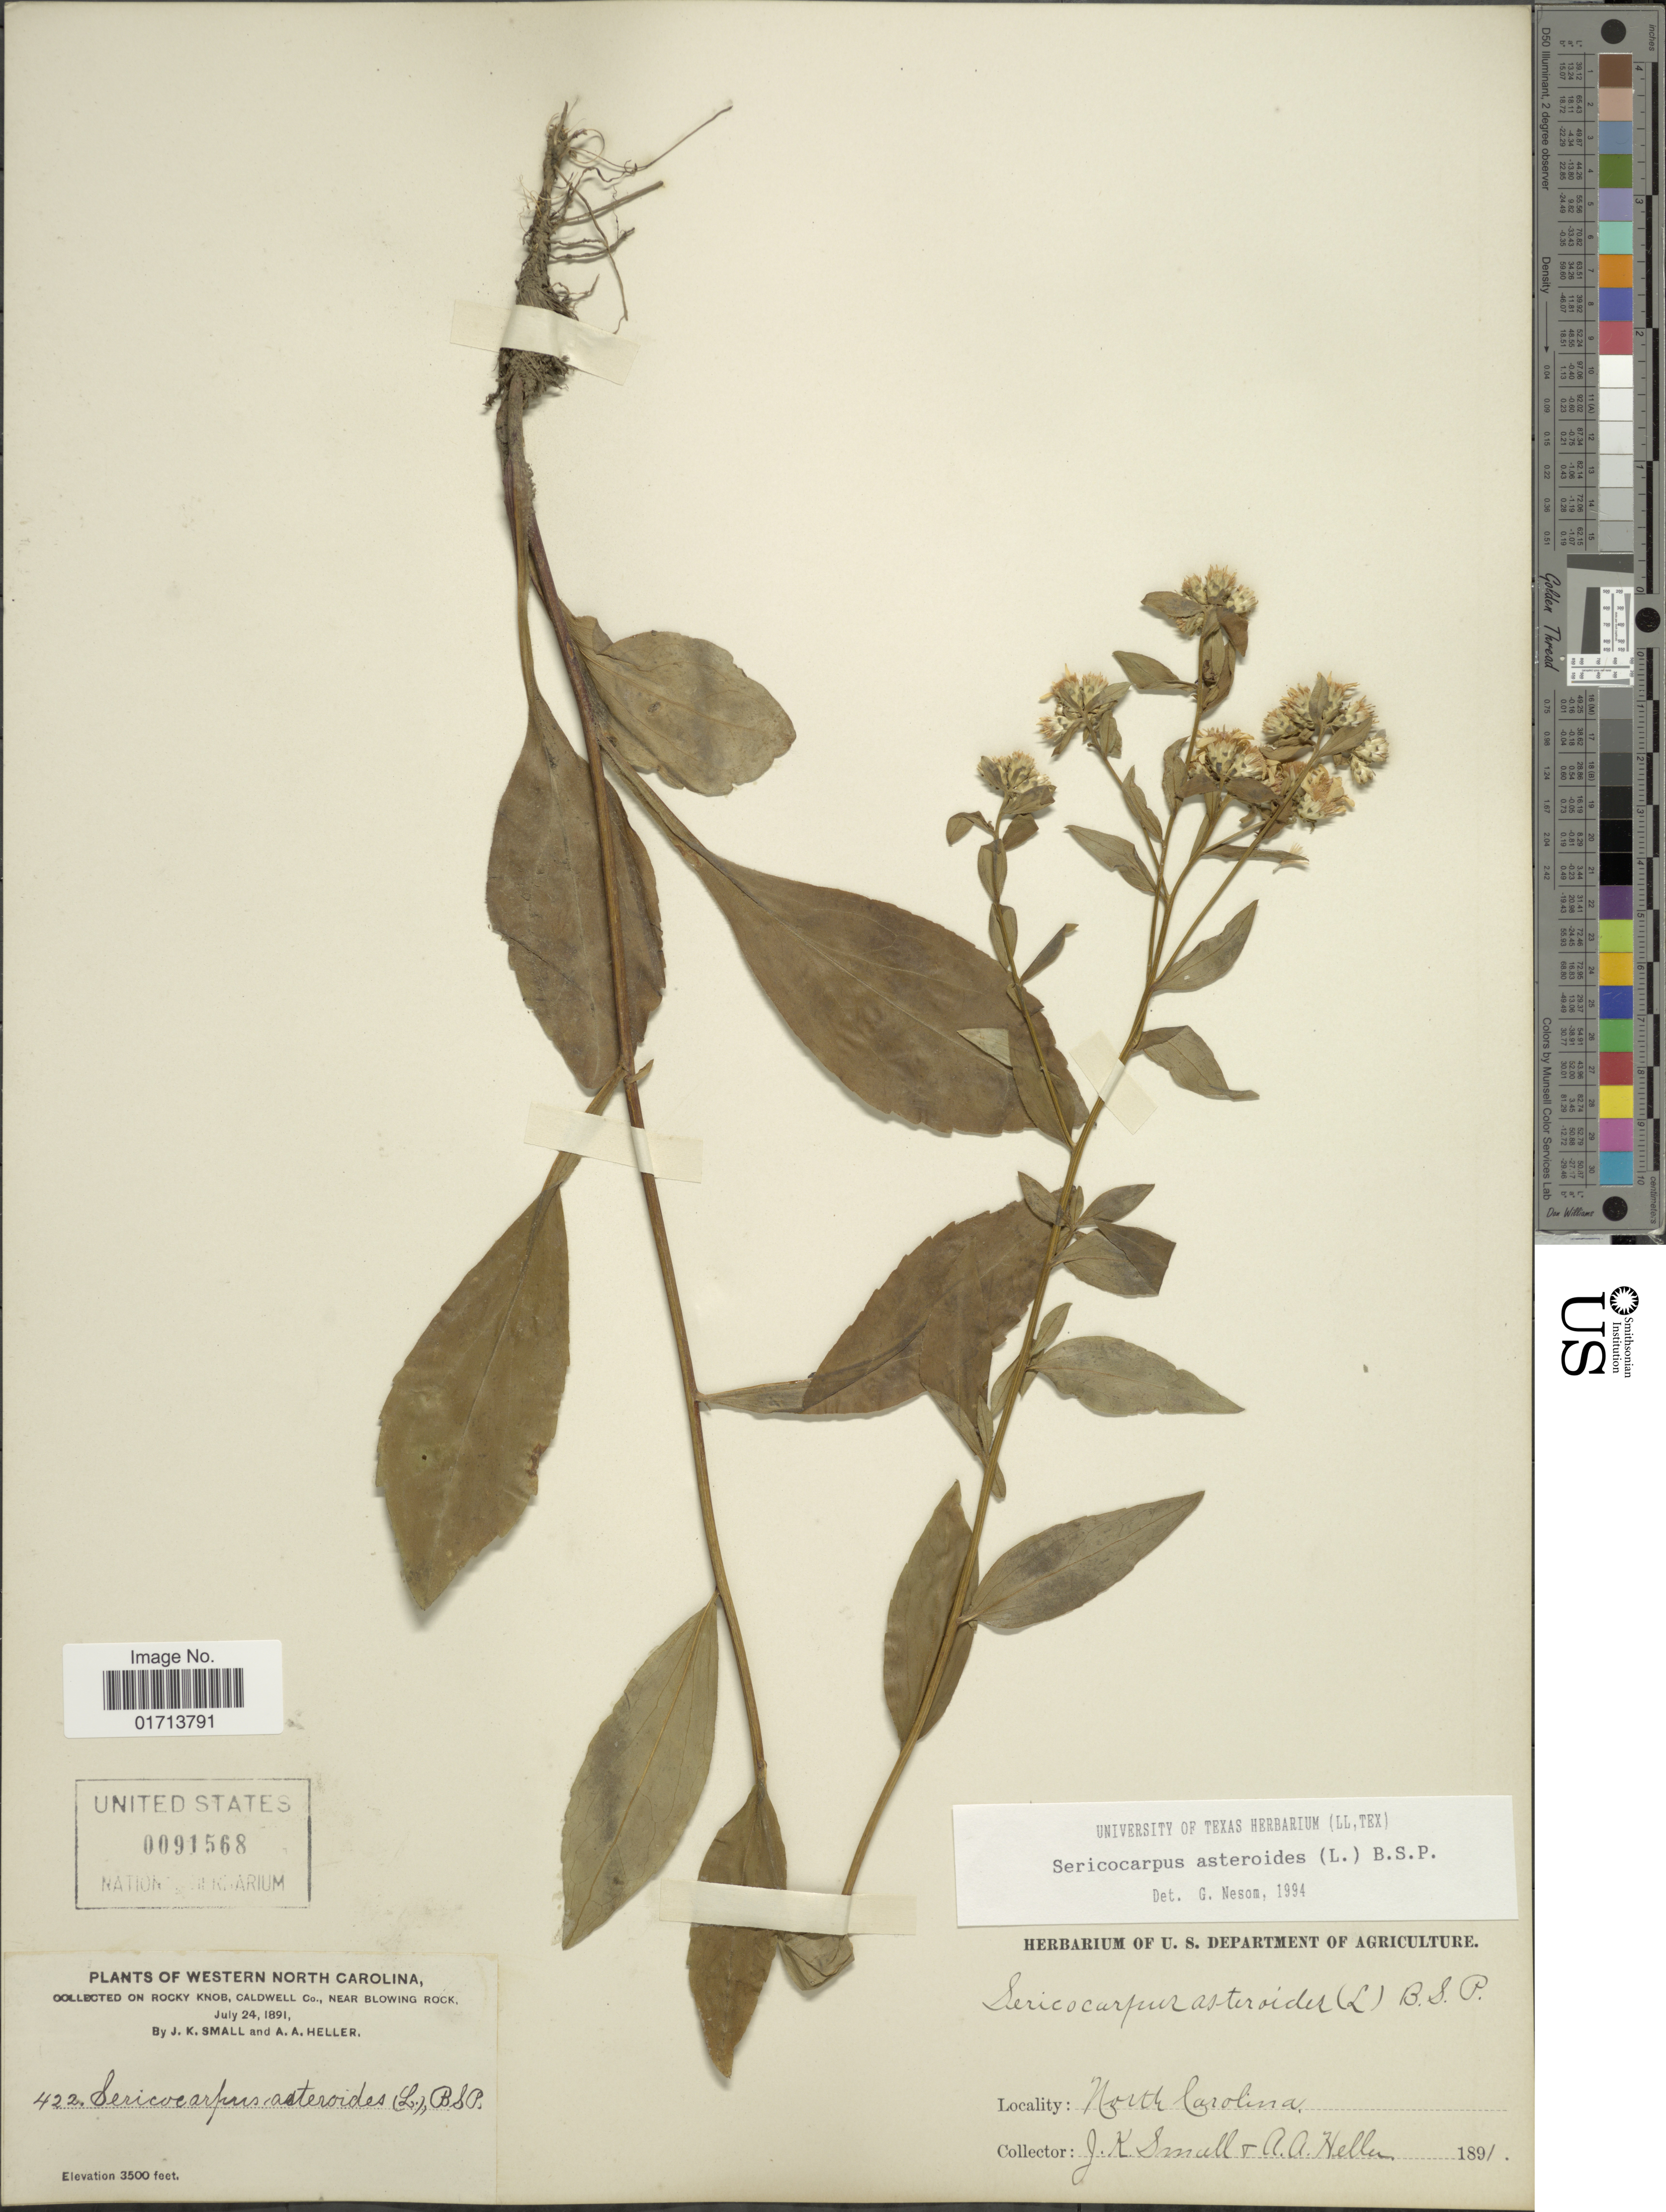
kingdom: Plantae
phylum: Tracheophyta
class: Magnoliopsida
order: Asterales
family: Asteraceae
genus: Sericocarpus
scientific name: Sericocarpus asteroides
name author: (L.) Britton, Stearns & Poggenb.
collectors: J. K. Small & A. A. Heller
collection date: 1891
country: United States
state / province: North Carolina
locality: Western North Carolina, on Rocky Knob, Caldwell Co., near Blowing Rock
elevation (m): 1067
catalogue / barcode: US 91568